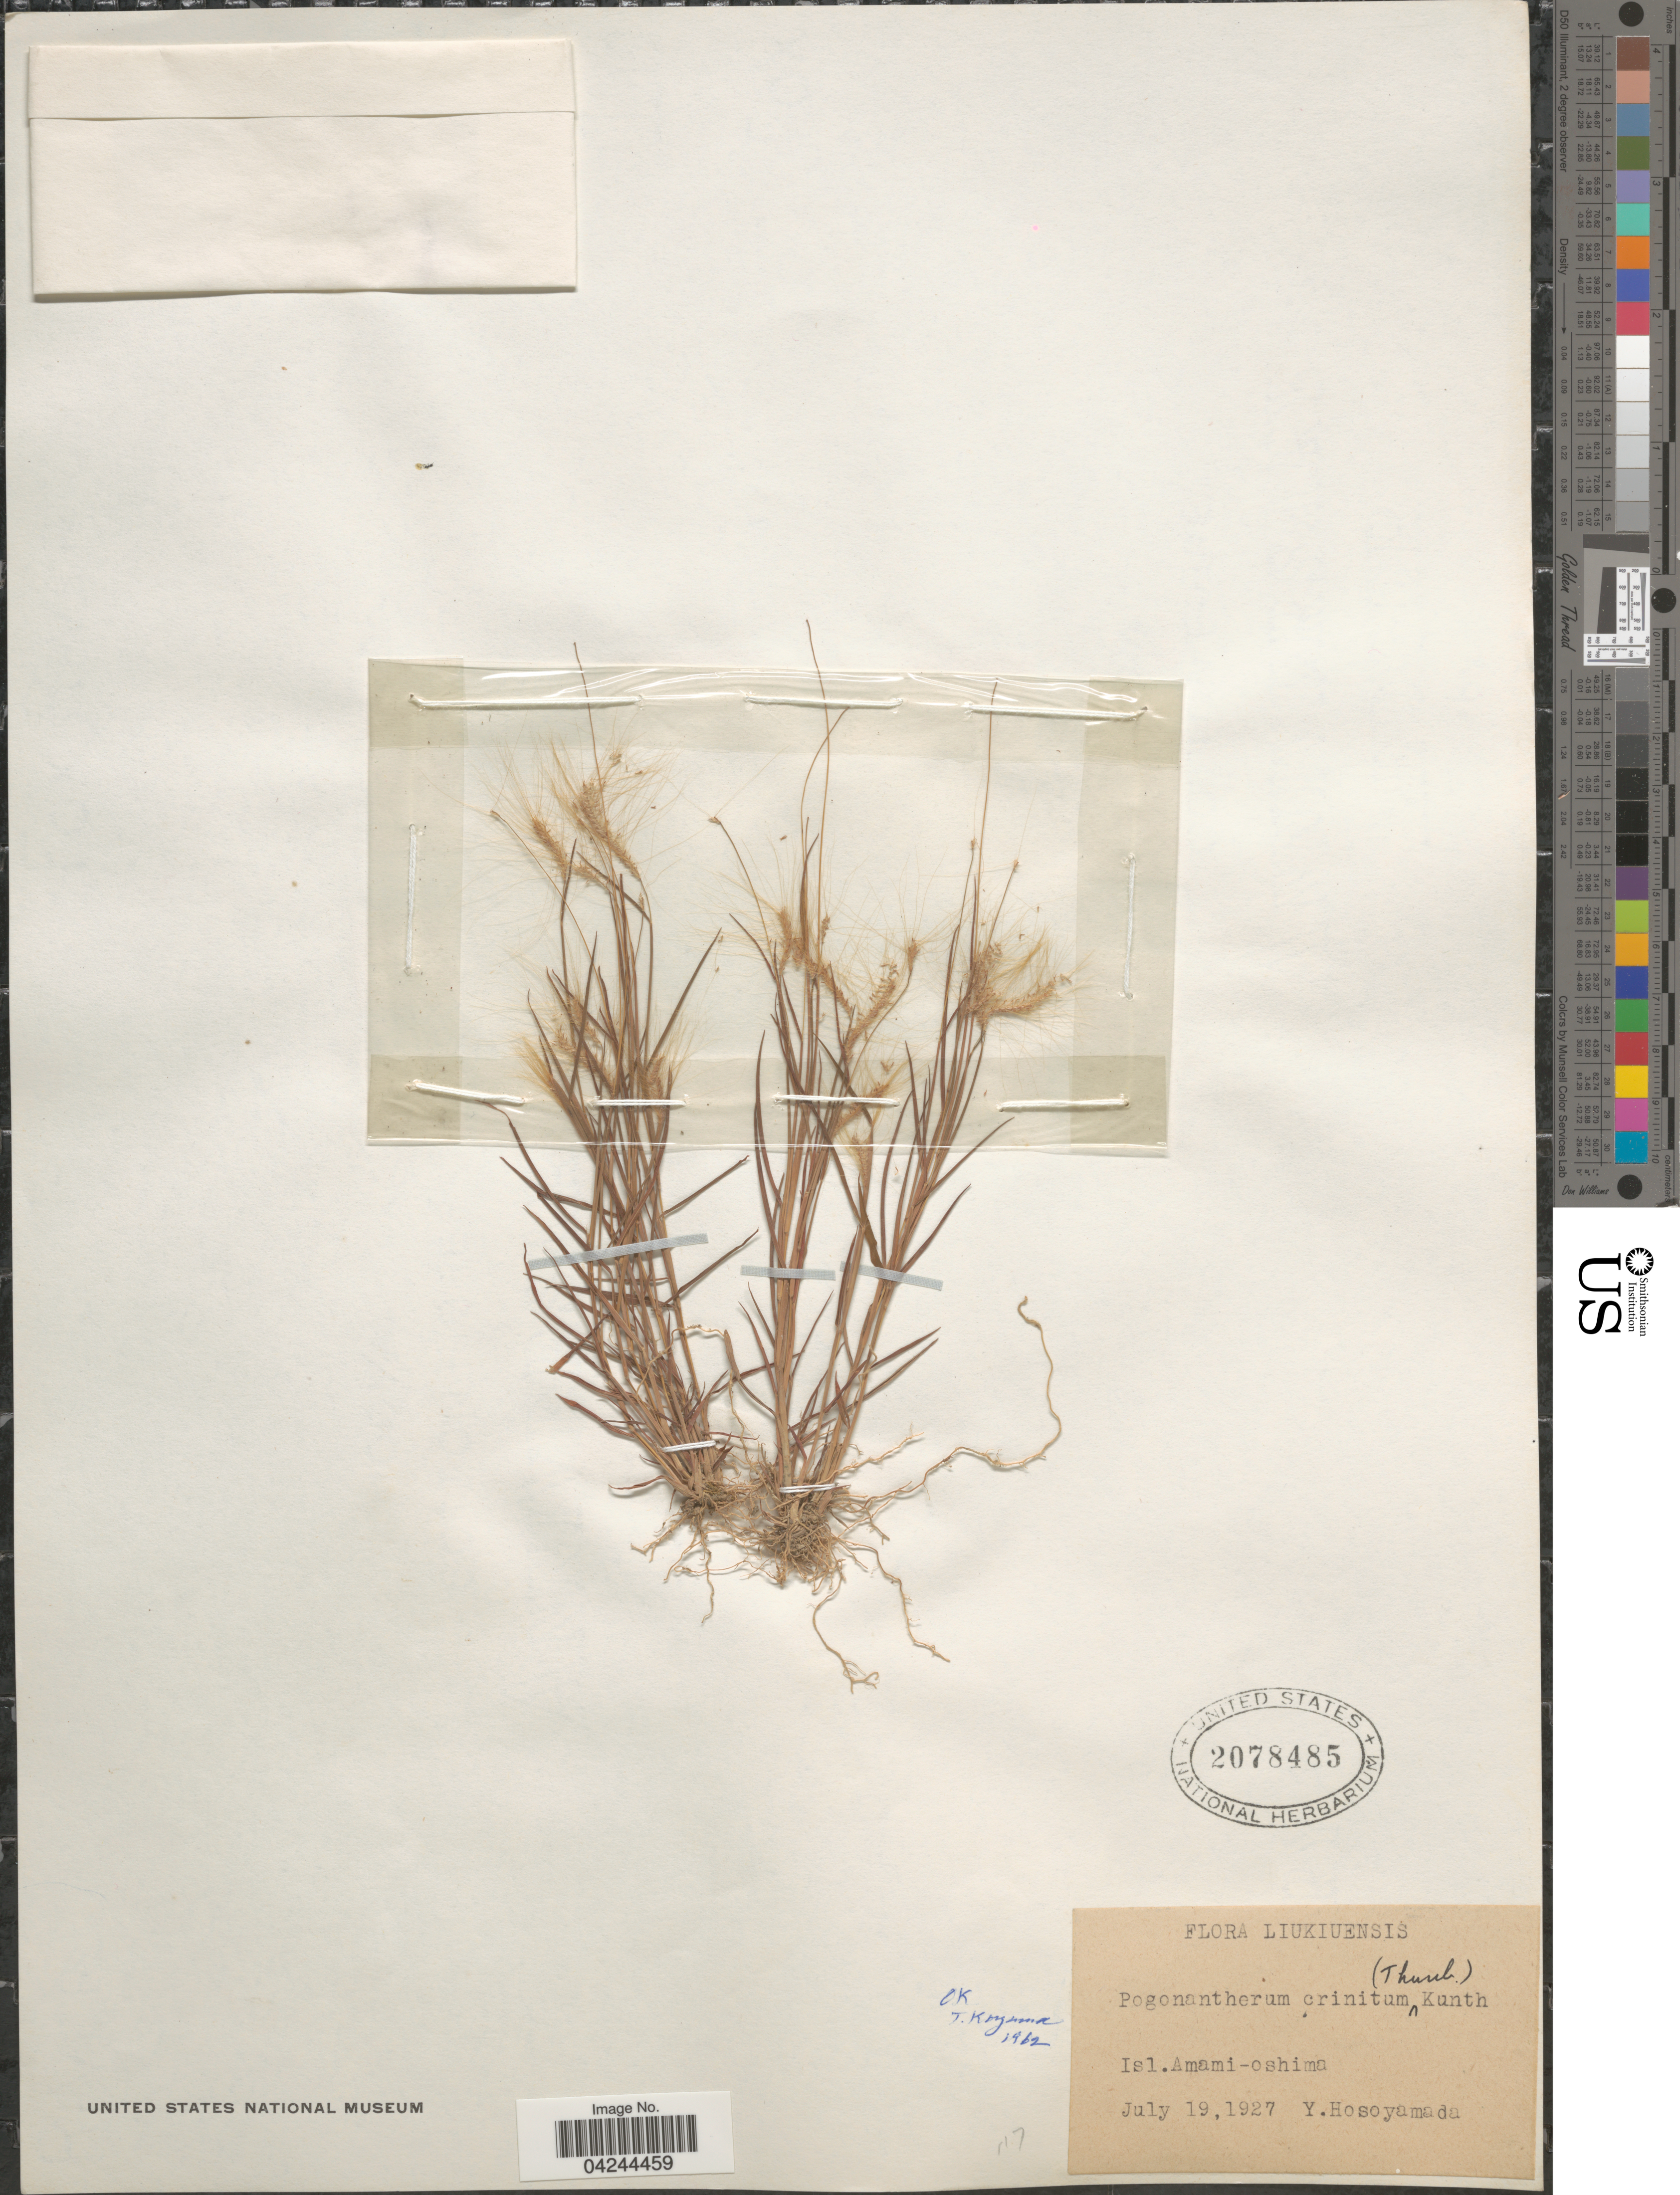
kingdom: Plantae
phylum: Tracheophyta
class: Liliopsida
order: Poales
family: Poaceae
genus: Pogonatherum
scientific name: Pogonatherum crinitum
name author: (Thunb.) Kunth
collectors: Y. Hosoyamada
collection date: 1927-07-19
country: Japan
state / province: Okinawa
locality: Liukiuensis. Isl. Amami-oshima.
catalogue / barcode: US 2078485